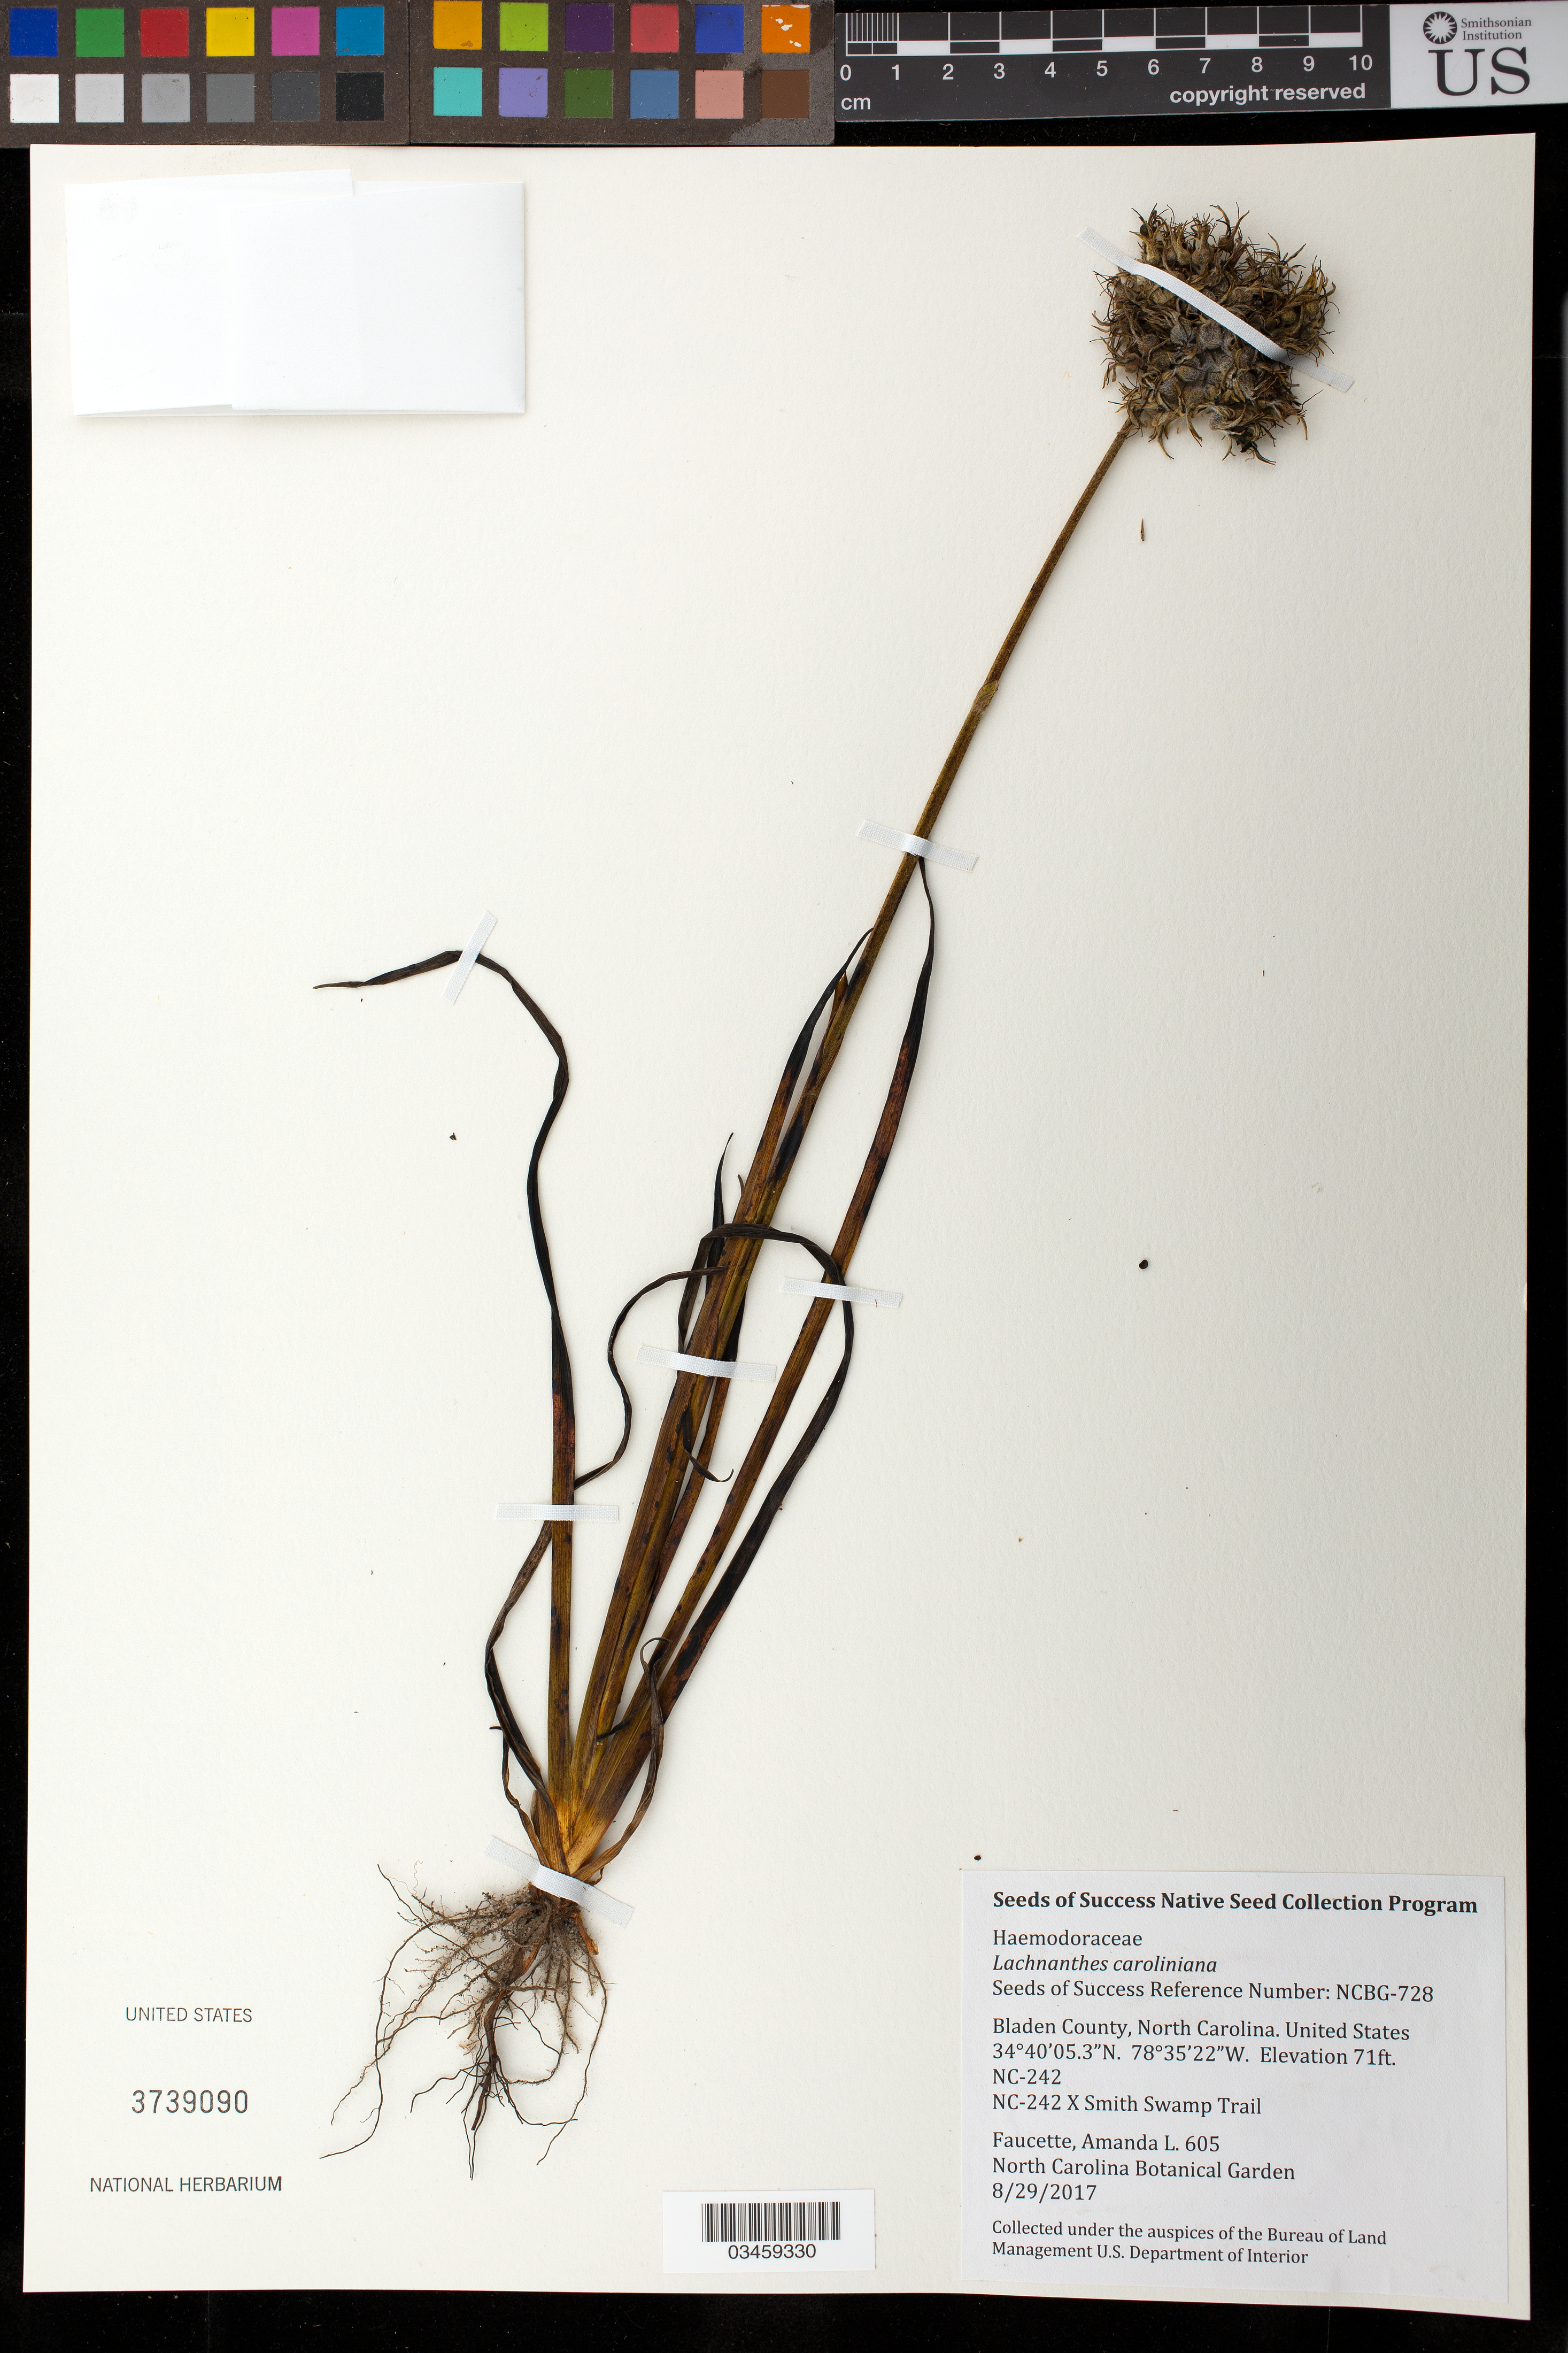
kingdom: Plantae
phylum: Tracheophyta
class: Liliopsida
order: Commelinales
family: Haemodoraceae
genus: Lachnanthes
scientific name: Lachnanthes caroliniana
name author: (Lam.) Dandy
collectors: A. Faucette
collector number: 605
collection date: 2017-08-29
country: United States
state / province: North Carolina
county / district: Bladen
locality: NS-242 X Smith Swamp Trail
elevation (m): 22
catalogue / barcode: US 3739090